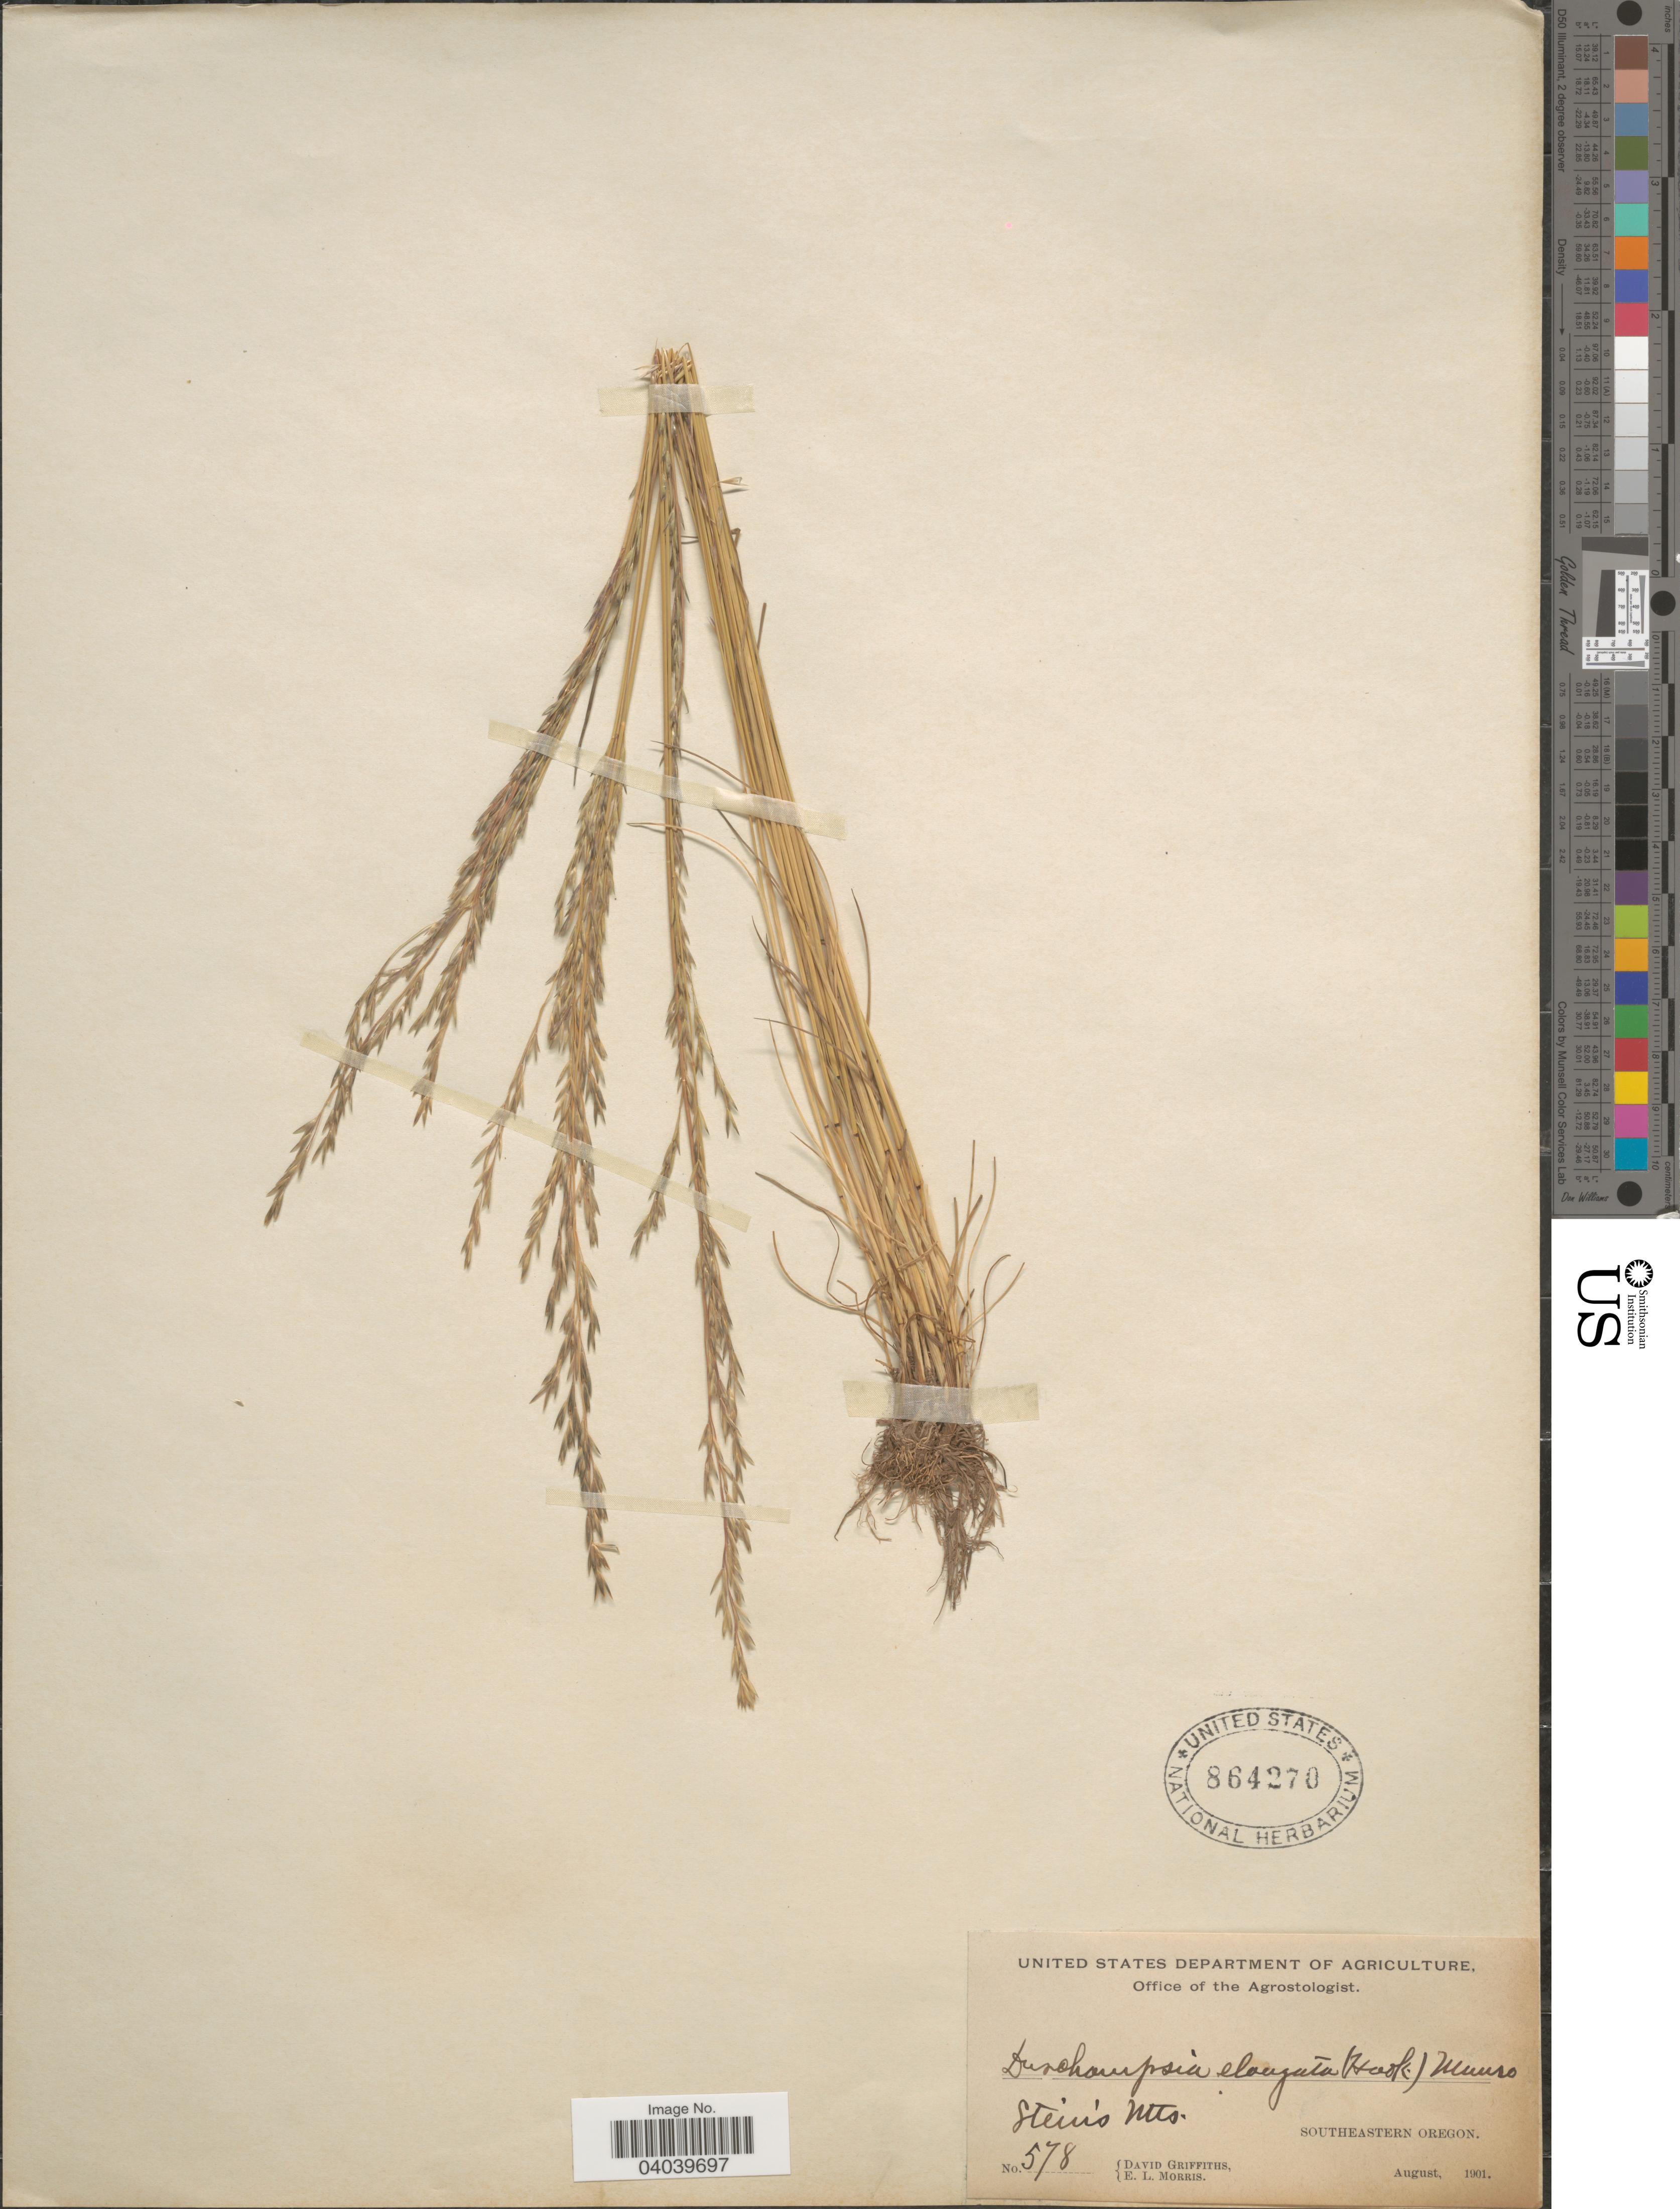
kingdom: Plantae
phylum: Tracheophyta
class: Liliopsida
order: Poales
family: Poaceae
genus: Deschampsia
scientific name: Deschampsia elongata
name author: (Hook.) Munro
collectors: D. Griffiths & E. Morris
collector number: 578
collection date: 1901-08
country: United States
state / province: Oregon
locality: Stein's Mts. Southeastern Oregon.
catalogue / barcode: US 864270